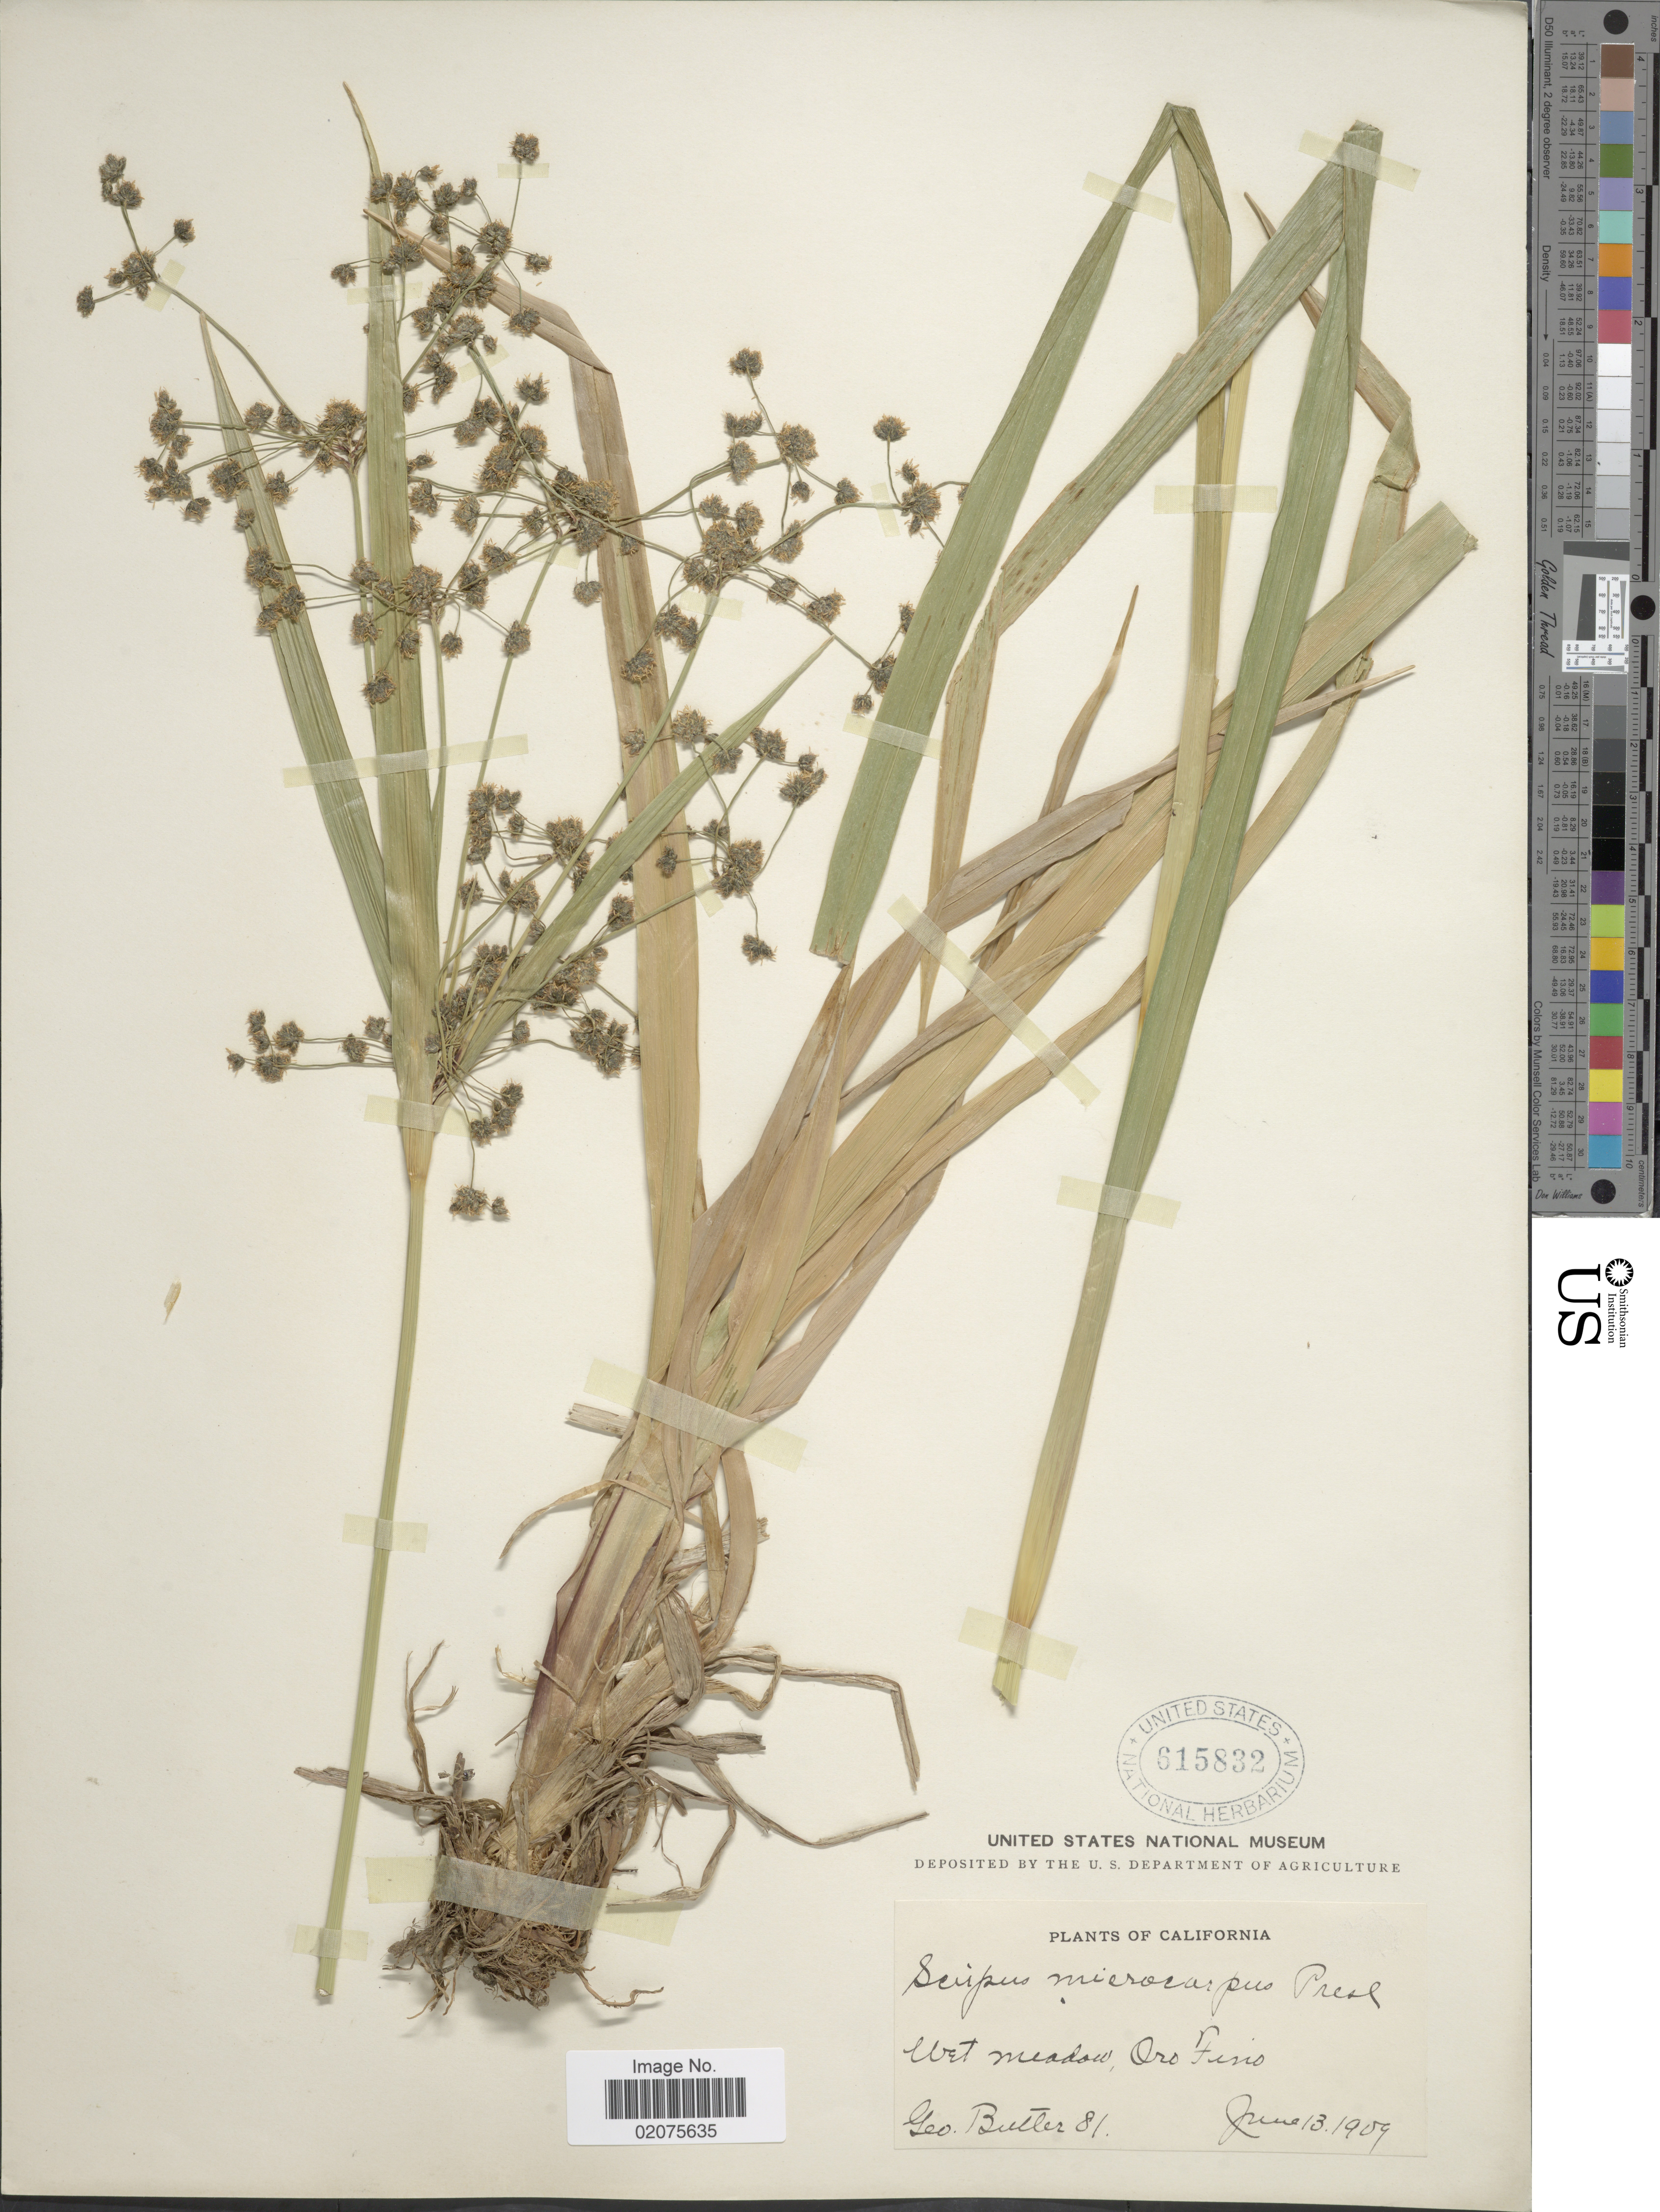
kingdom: Plantae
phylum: Tracheophyta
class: Liliopsida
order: Poales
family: Cyperaceae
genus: Scirpus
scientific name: Scirpus microcarpus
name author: J. Presl & C. Presl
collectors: G. D. Butler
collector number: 81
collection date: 1909-06-13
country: United States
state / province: California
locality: Wet meadows, Oro Fins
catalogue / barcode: US 615832